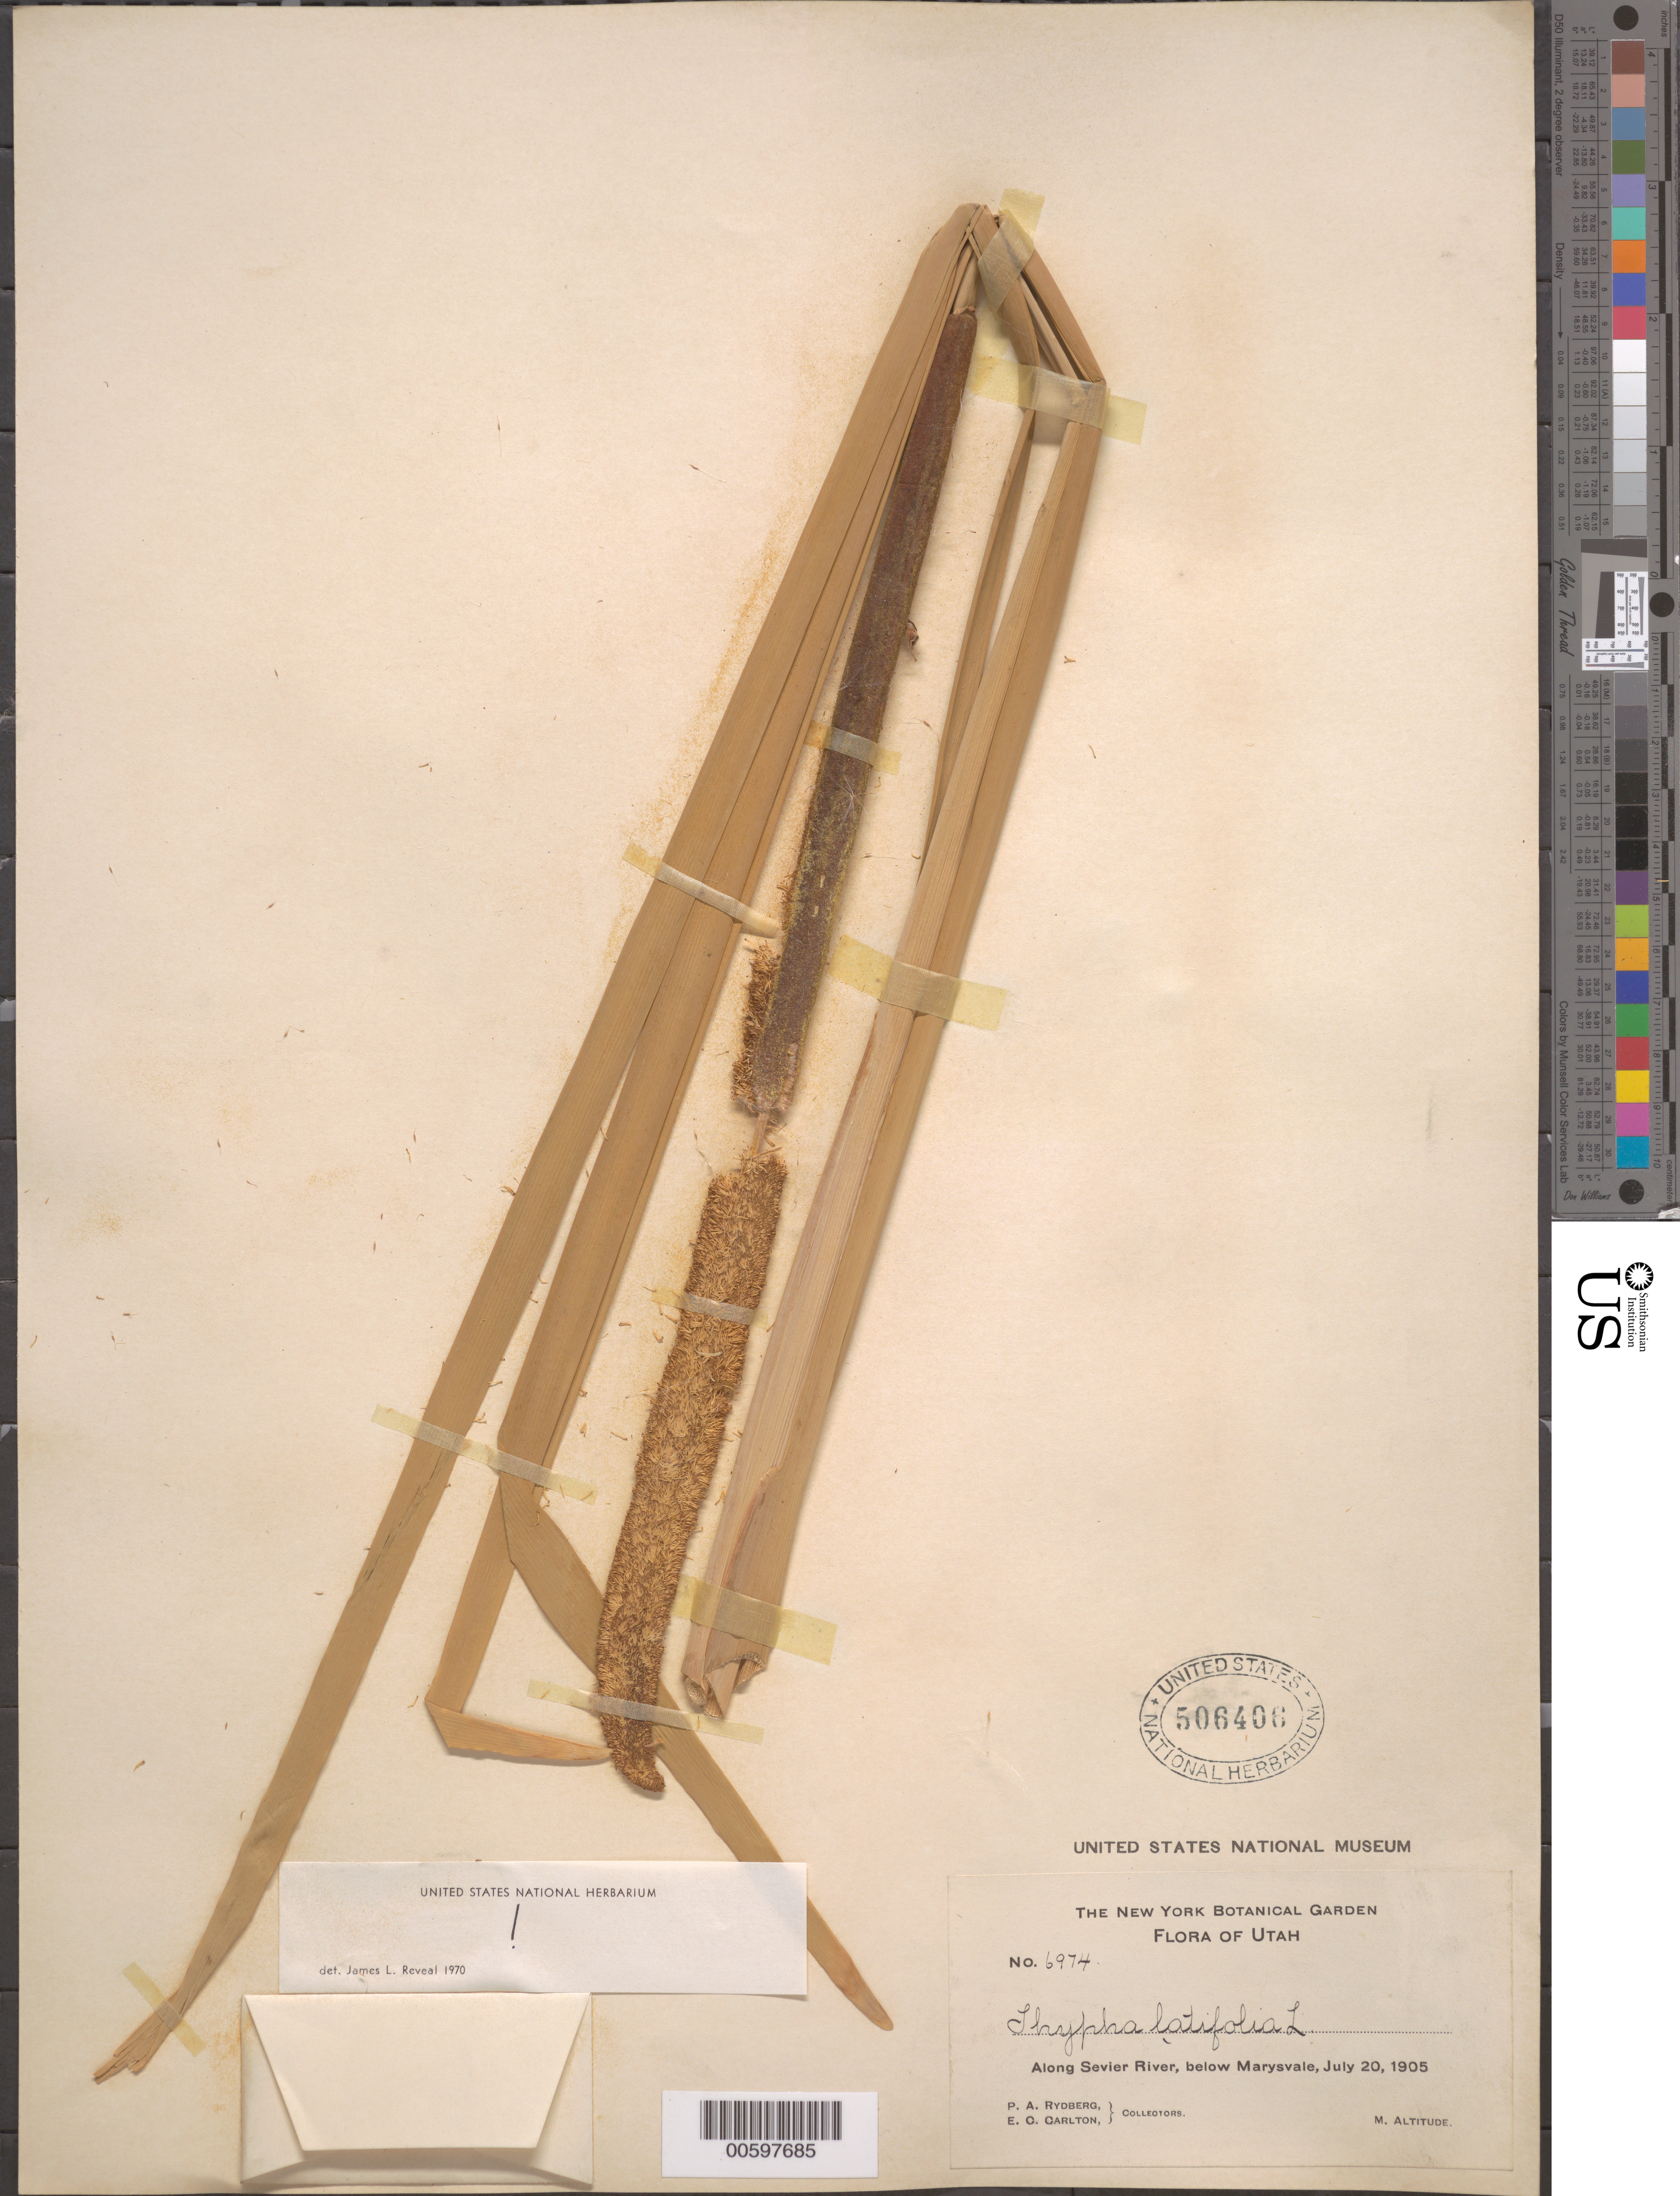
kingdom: Plantae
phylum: Tracheophyta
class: Liliopsida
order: Poales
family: Typhaceae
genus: Typha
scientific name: Typha latifolia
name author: L.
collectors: P. A. Rydberg & E. Carlton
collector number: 6974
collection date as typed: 20 Jul 1905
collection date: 1905-07-20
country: United States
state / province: Utah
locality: Along Sevier River, below Marysvale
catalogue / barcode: US 506406